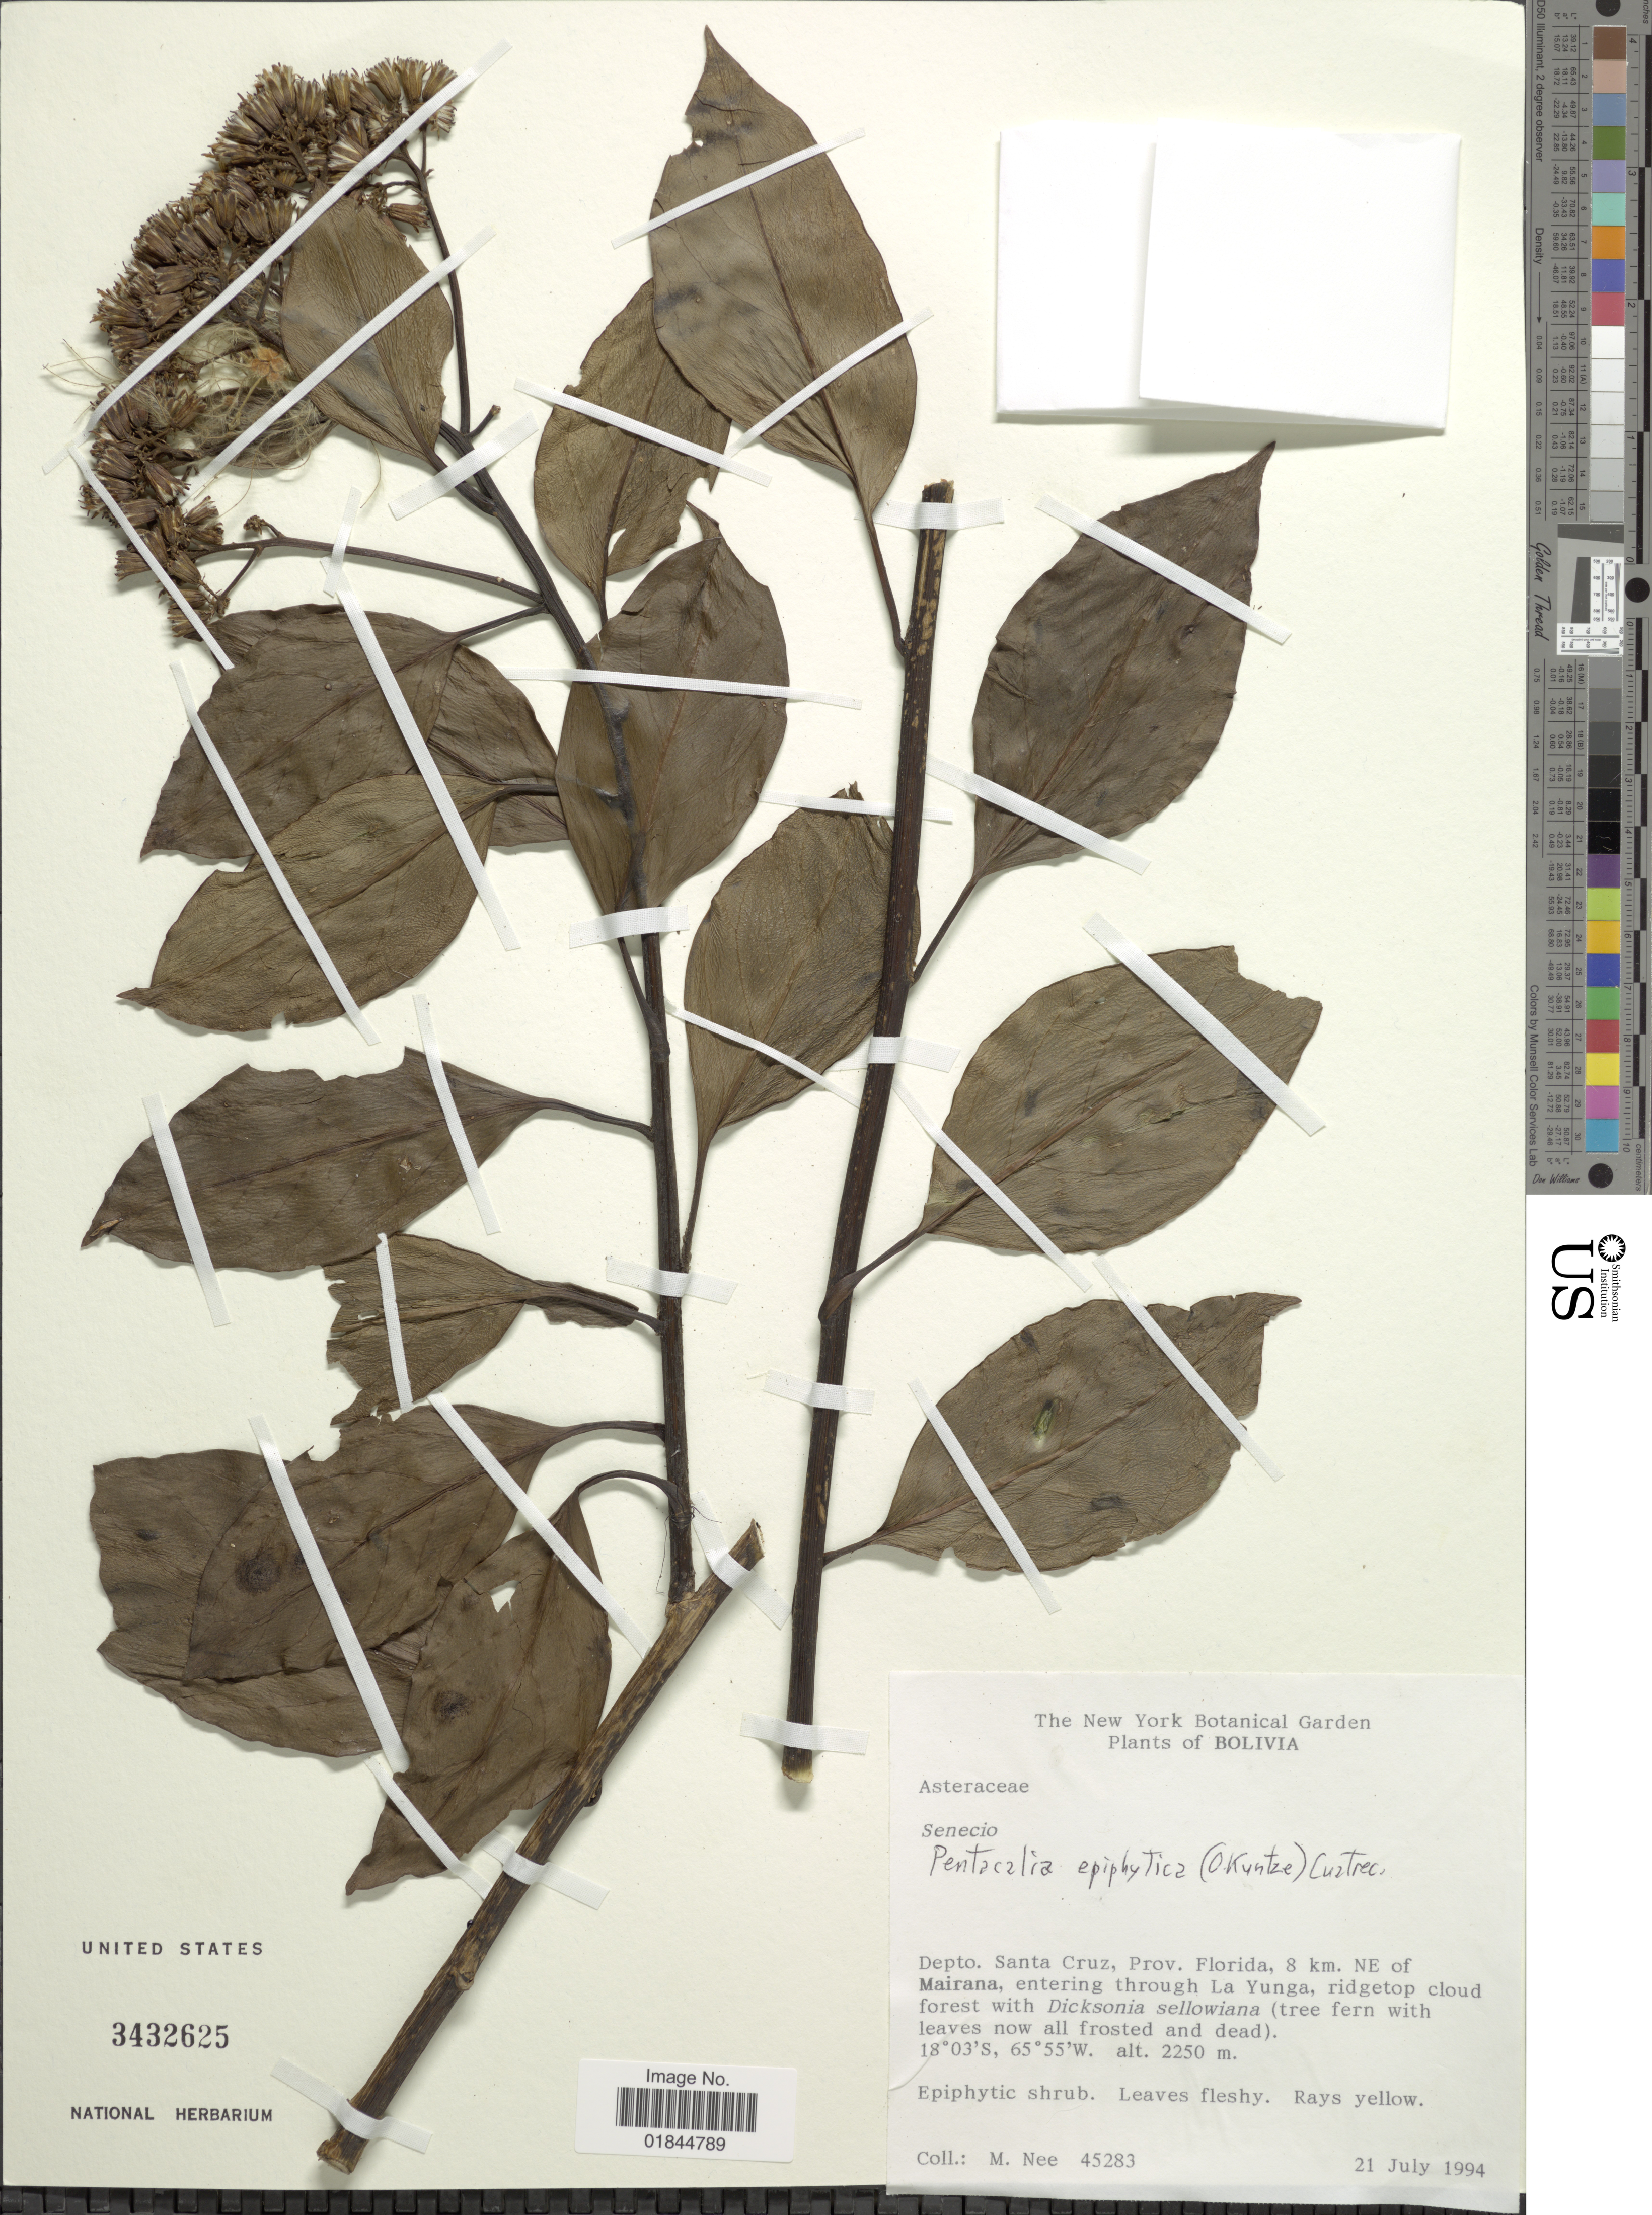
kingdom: Plantae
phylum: Tracheophyta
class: Magnoliopsida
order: Asterales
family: Asteraceae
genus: Pentacalia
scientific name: Pentacalia epiphytica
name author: (Kuntze) Cuatrec.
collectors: M. Nee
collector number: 45283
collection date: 1994-07-21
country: Bolivia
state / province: Santa Cruz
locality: Depto. Santa Cruz, Prov. Florida, 8 km. NE of Mairana, entering through La Yunga, ridgetop cloud forest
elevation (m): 2250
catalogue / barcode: US 3432625